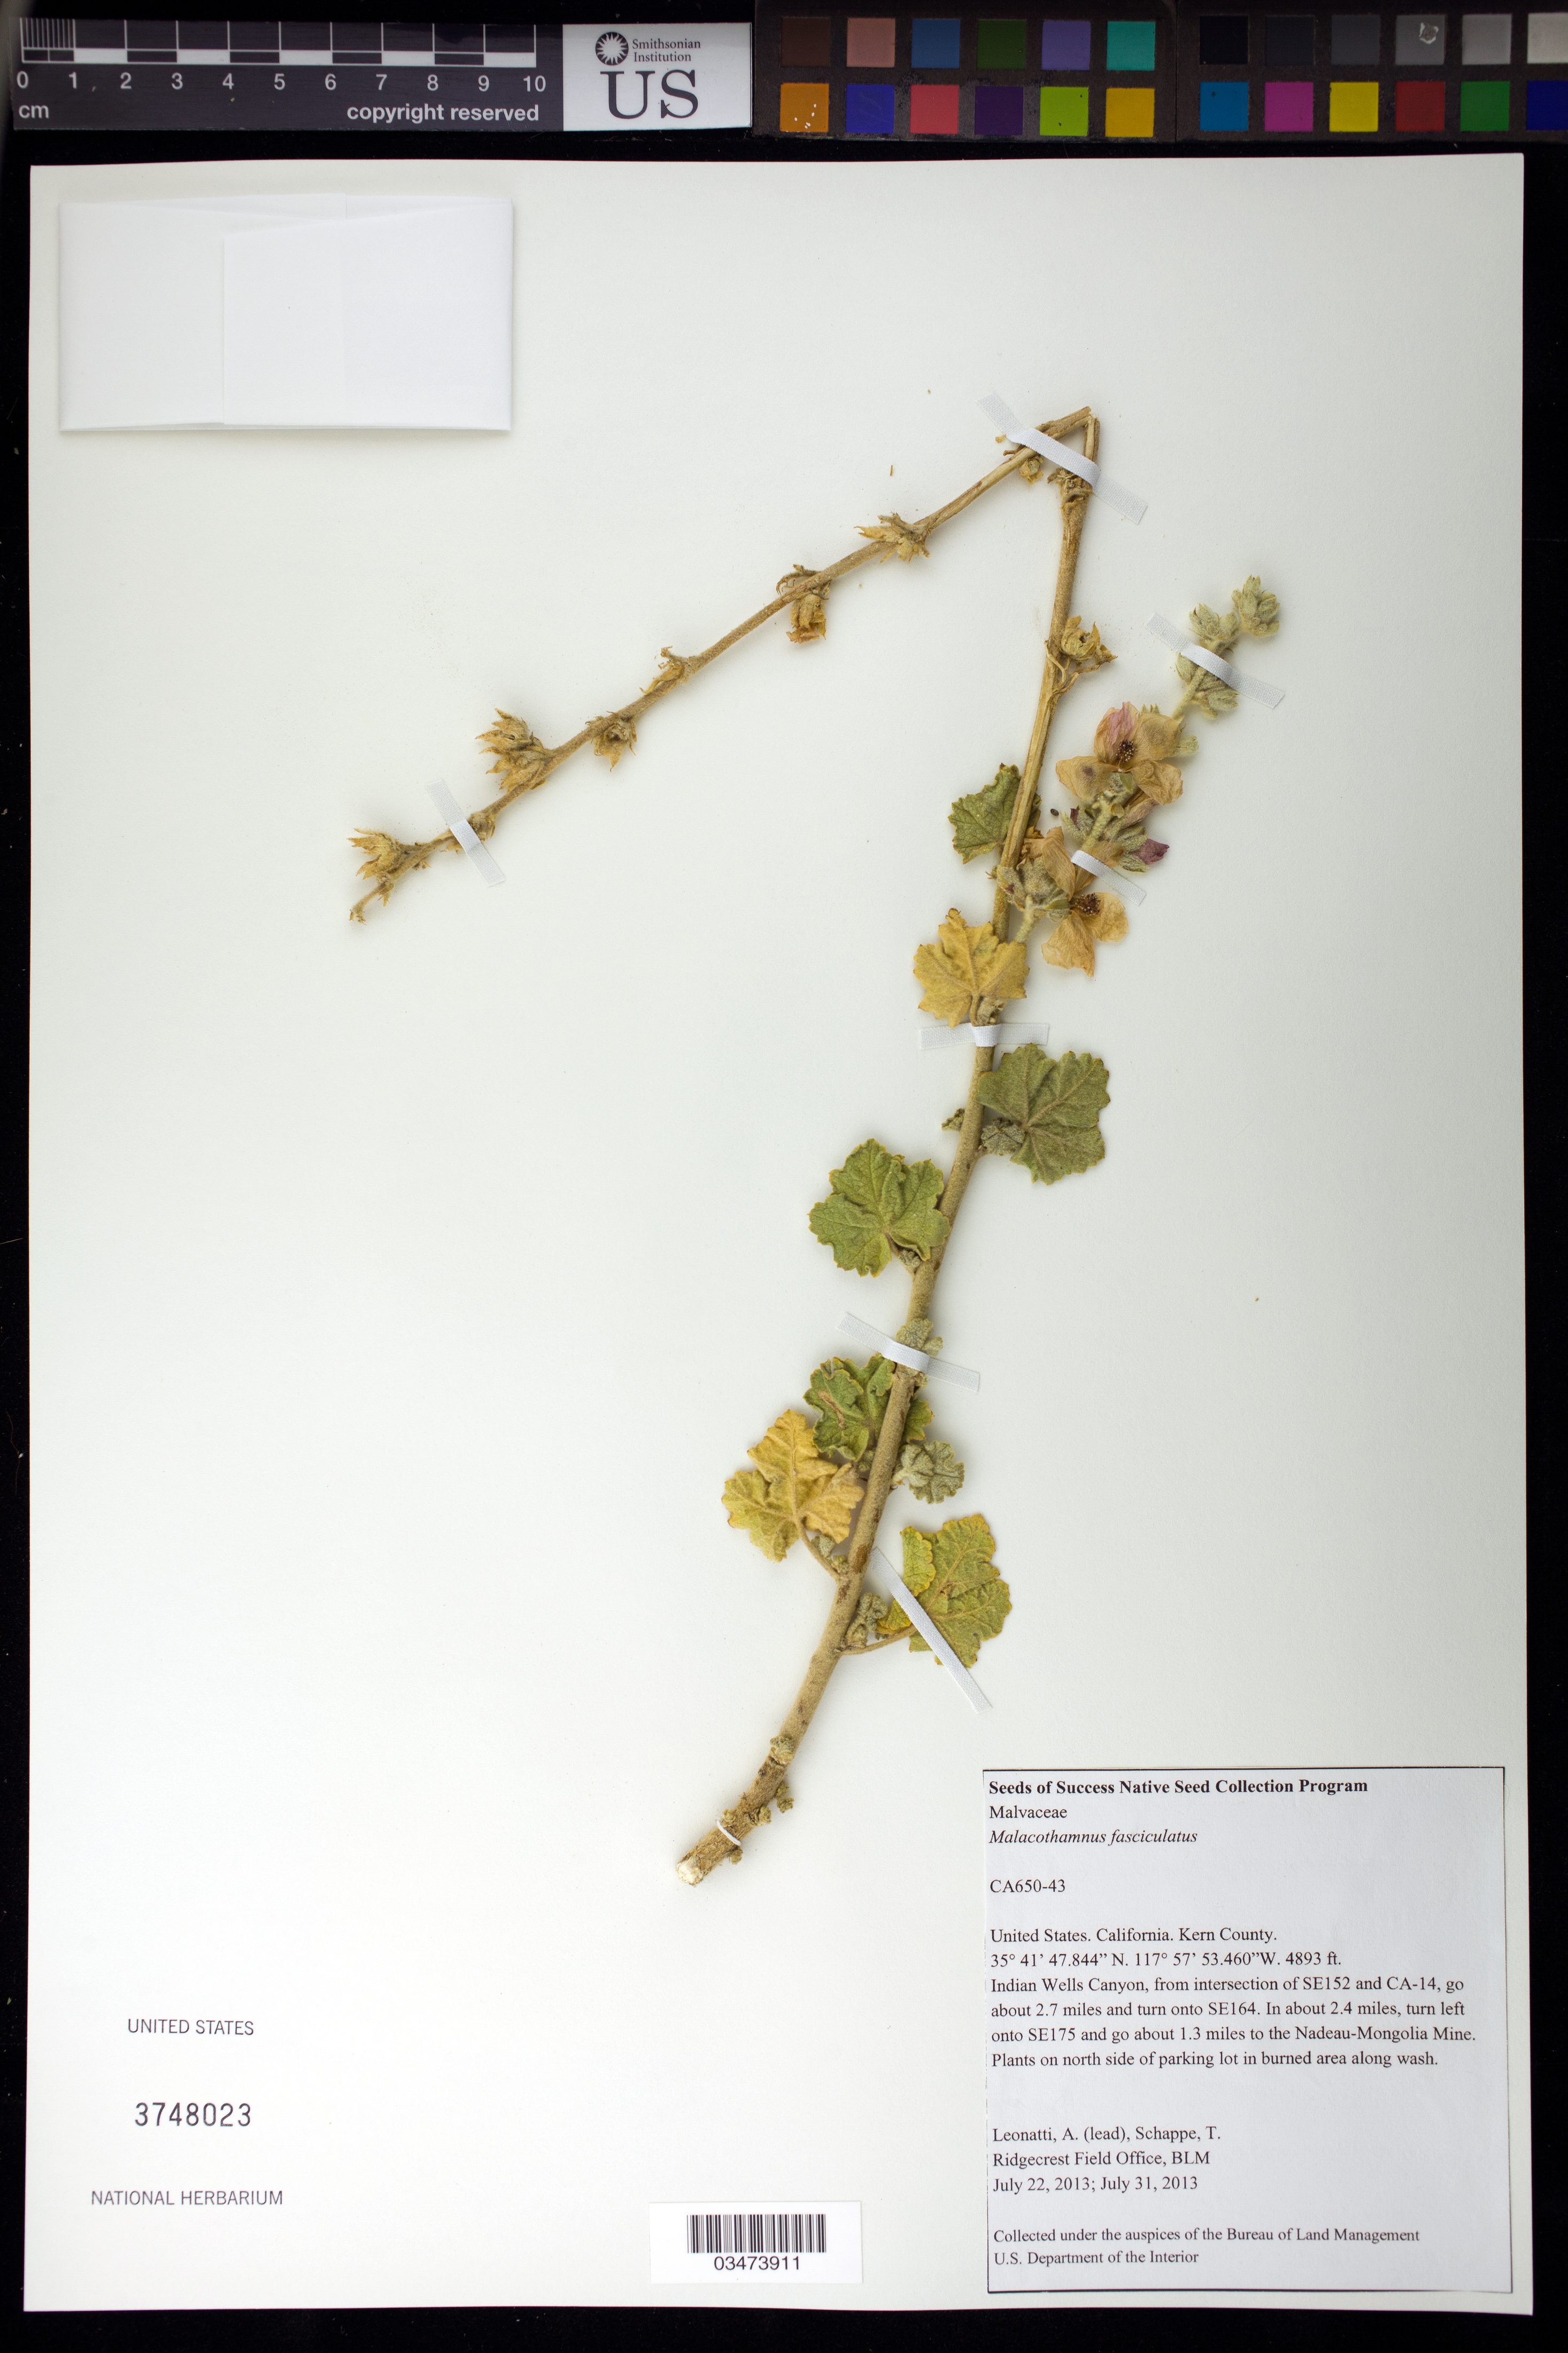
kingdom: Plantae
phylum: Tracheophyta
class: Magnoliopsida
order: Malvales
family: Malvaceae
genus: Malacothamnus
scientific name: Malacothamnus fasciculatus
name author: Greene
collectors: A. Leonatti & T. Schappe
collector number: CA650-43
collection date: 2013-07-22,2013-07-31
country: United States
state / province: California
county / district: Kern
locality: Indian Wells Canyon, 1.3 miles to the Nadeau-Mongolia Mine.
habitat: Burned area along wash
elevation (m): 1491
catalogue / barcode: US 3748023